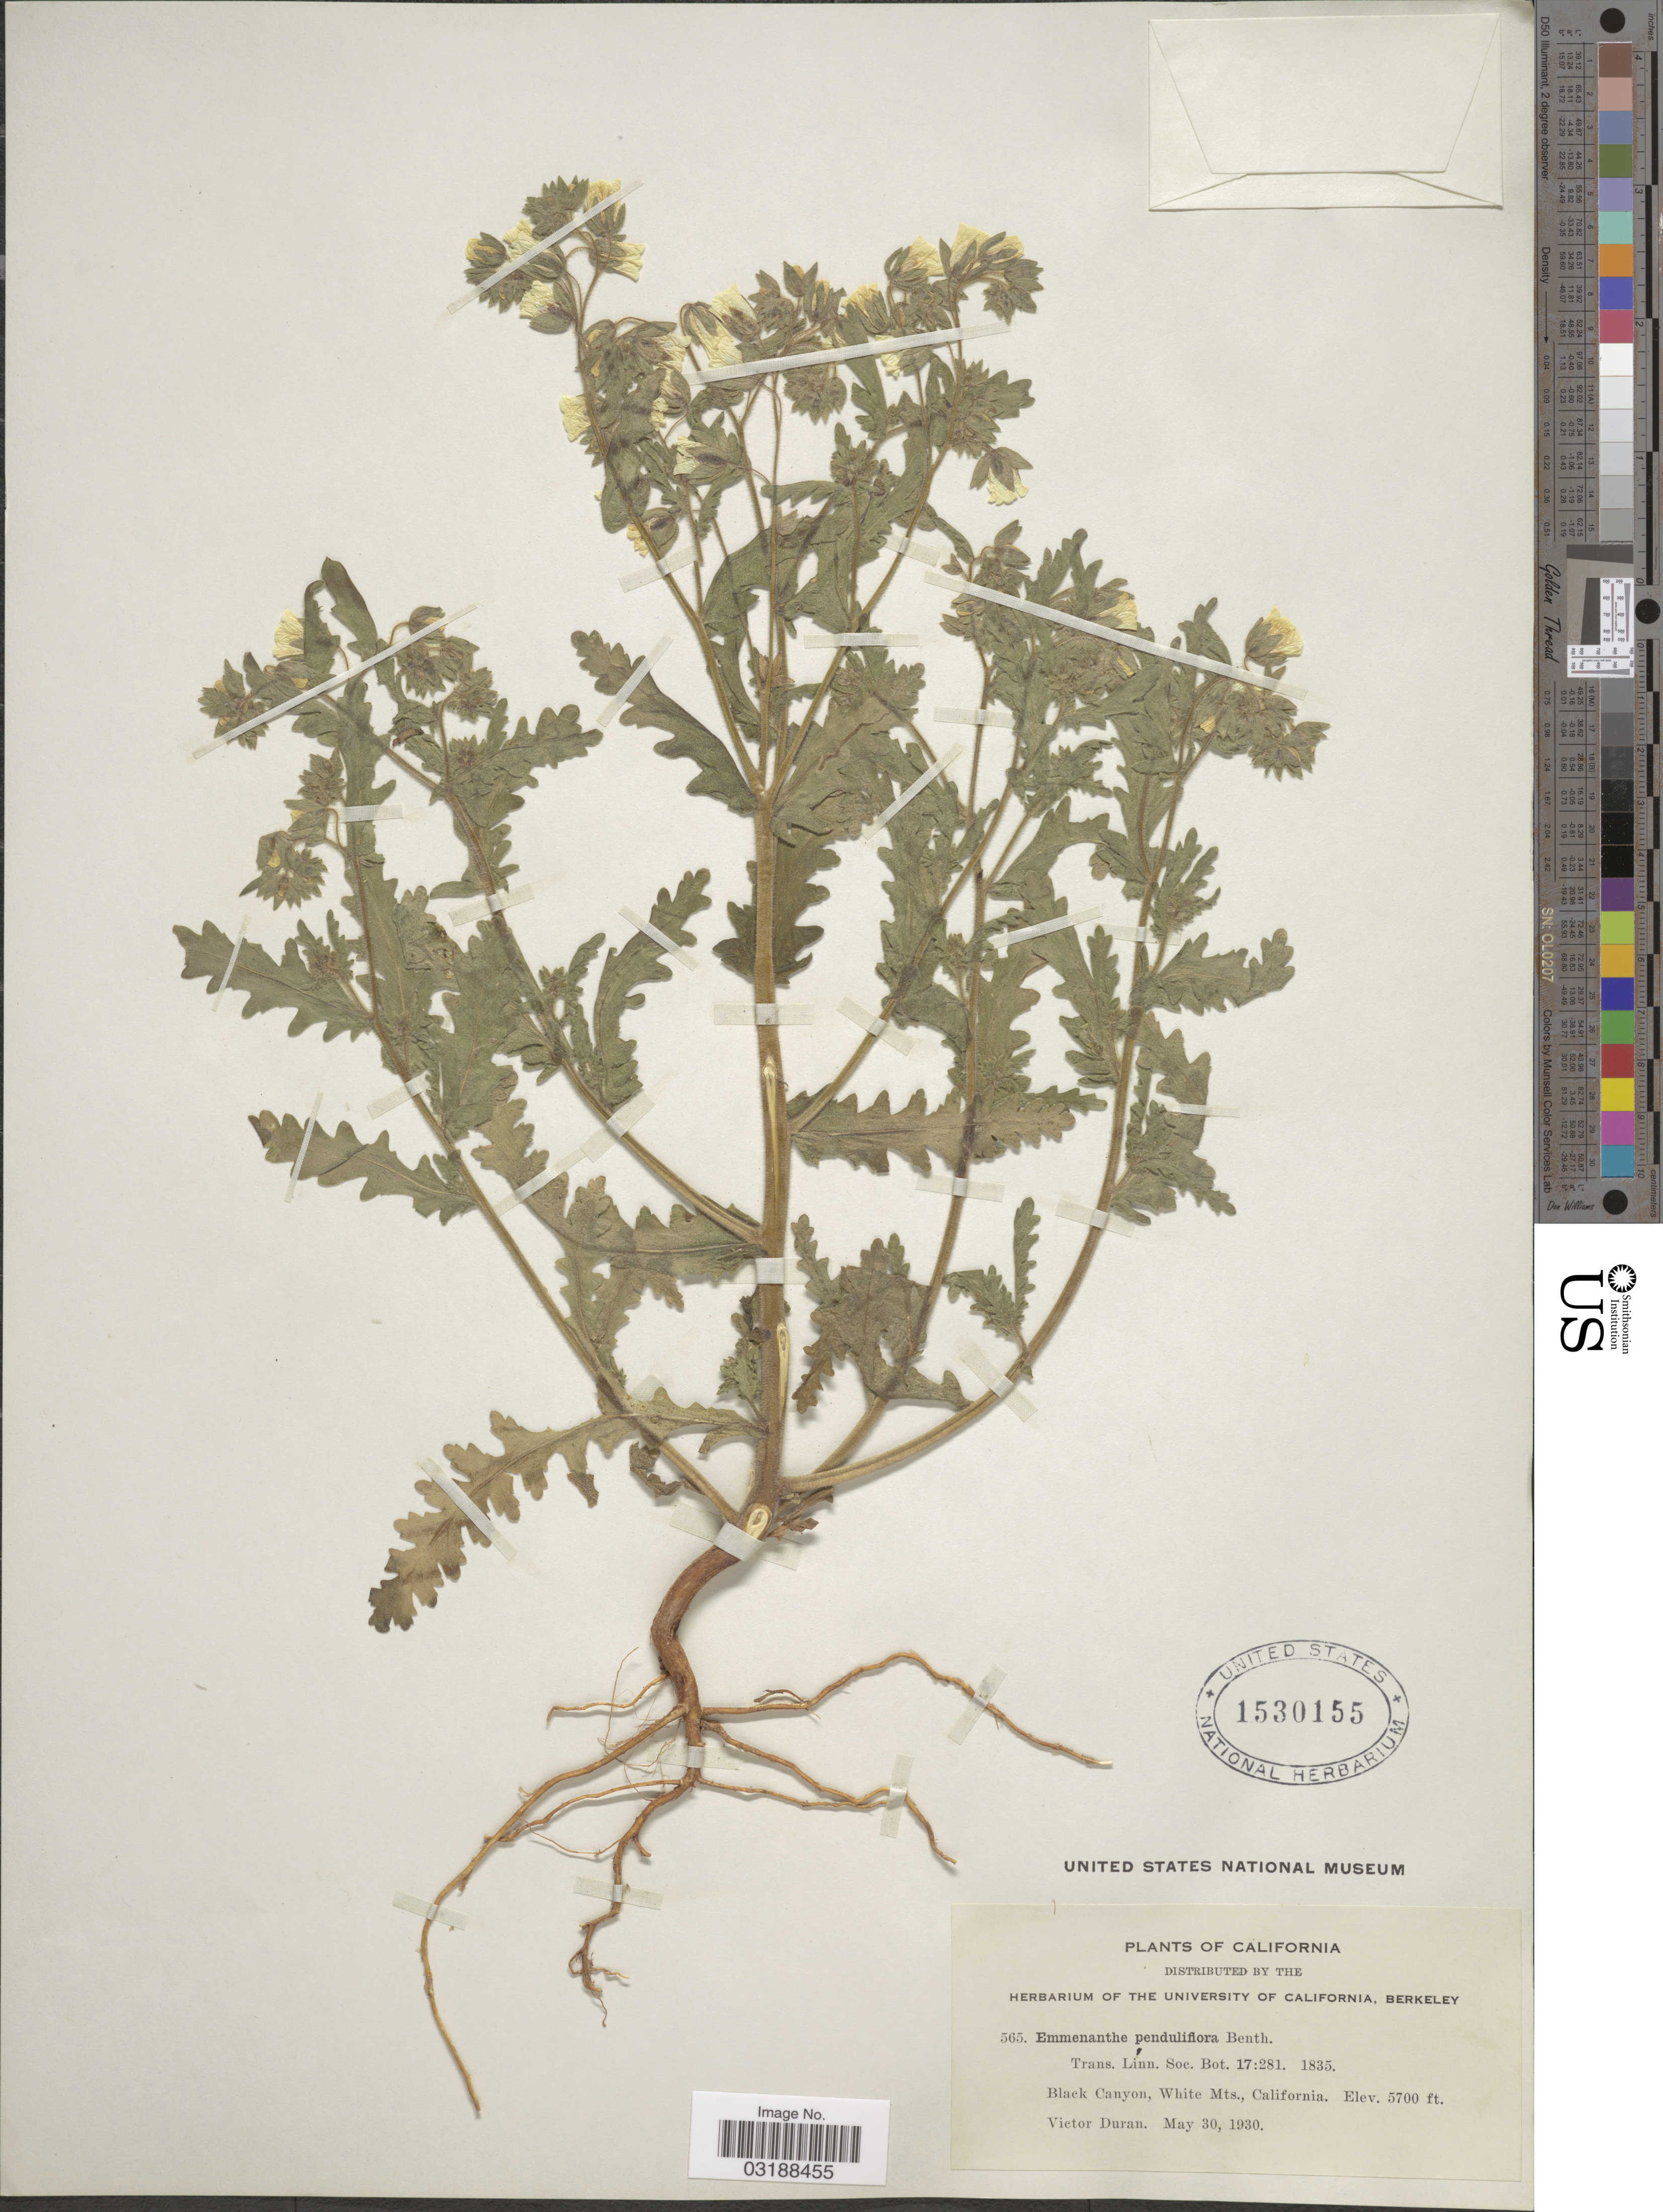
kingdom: Plantae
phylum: Tracheophyta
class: Magnoliopsida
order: Boraginales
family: Hydrophyllaceae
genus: Emmenanthe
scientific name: Emmenanthe penduliflora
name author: Benth.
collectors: V. Duran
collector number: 565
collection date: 1930-05-30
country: United States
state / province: California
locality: Black Canyon, White Mts.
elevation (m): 1737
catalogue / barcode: US 1530155